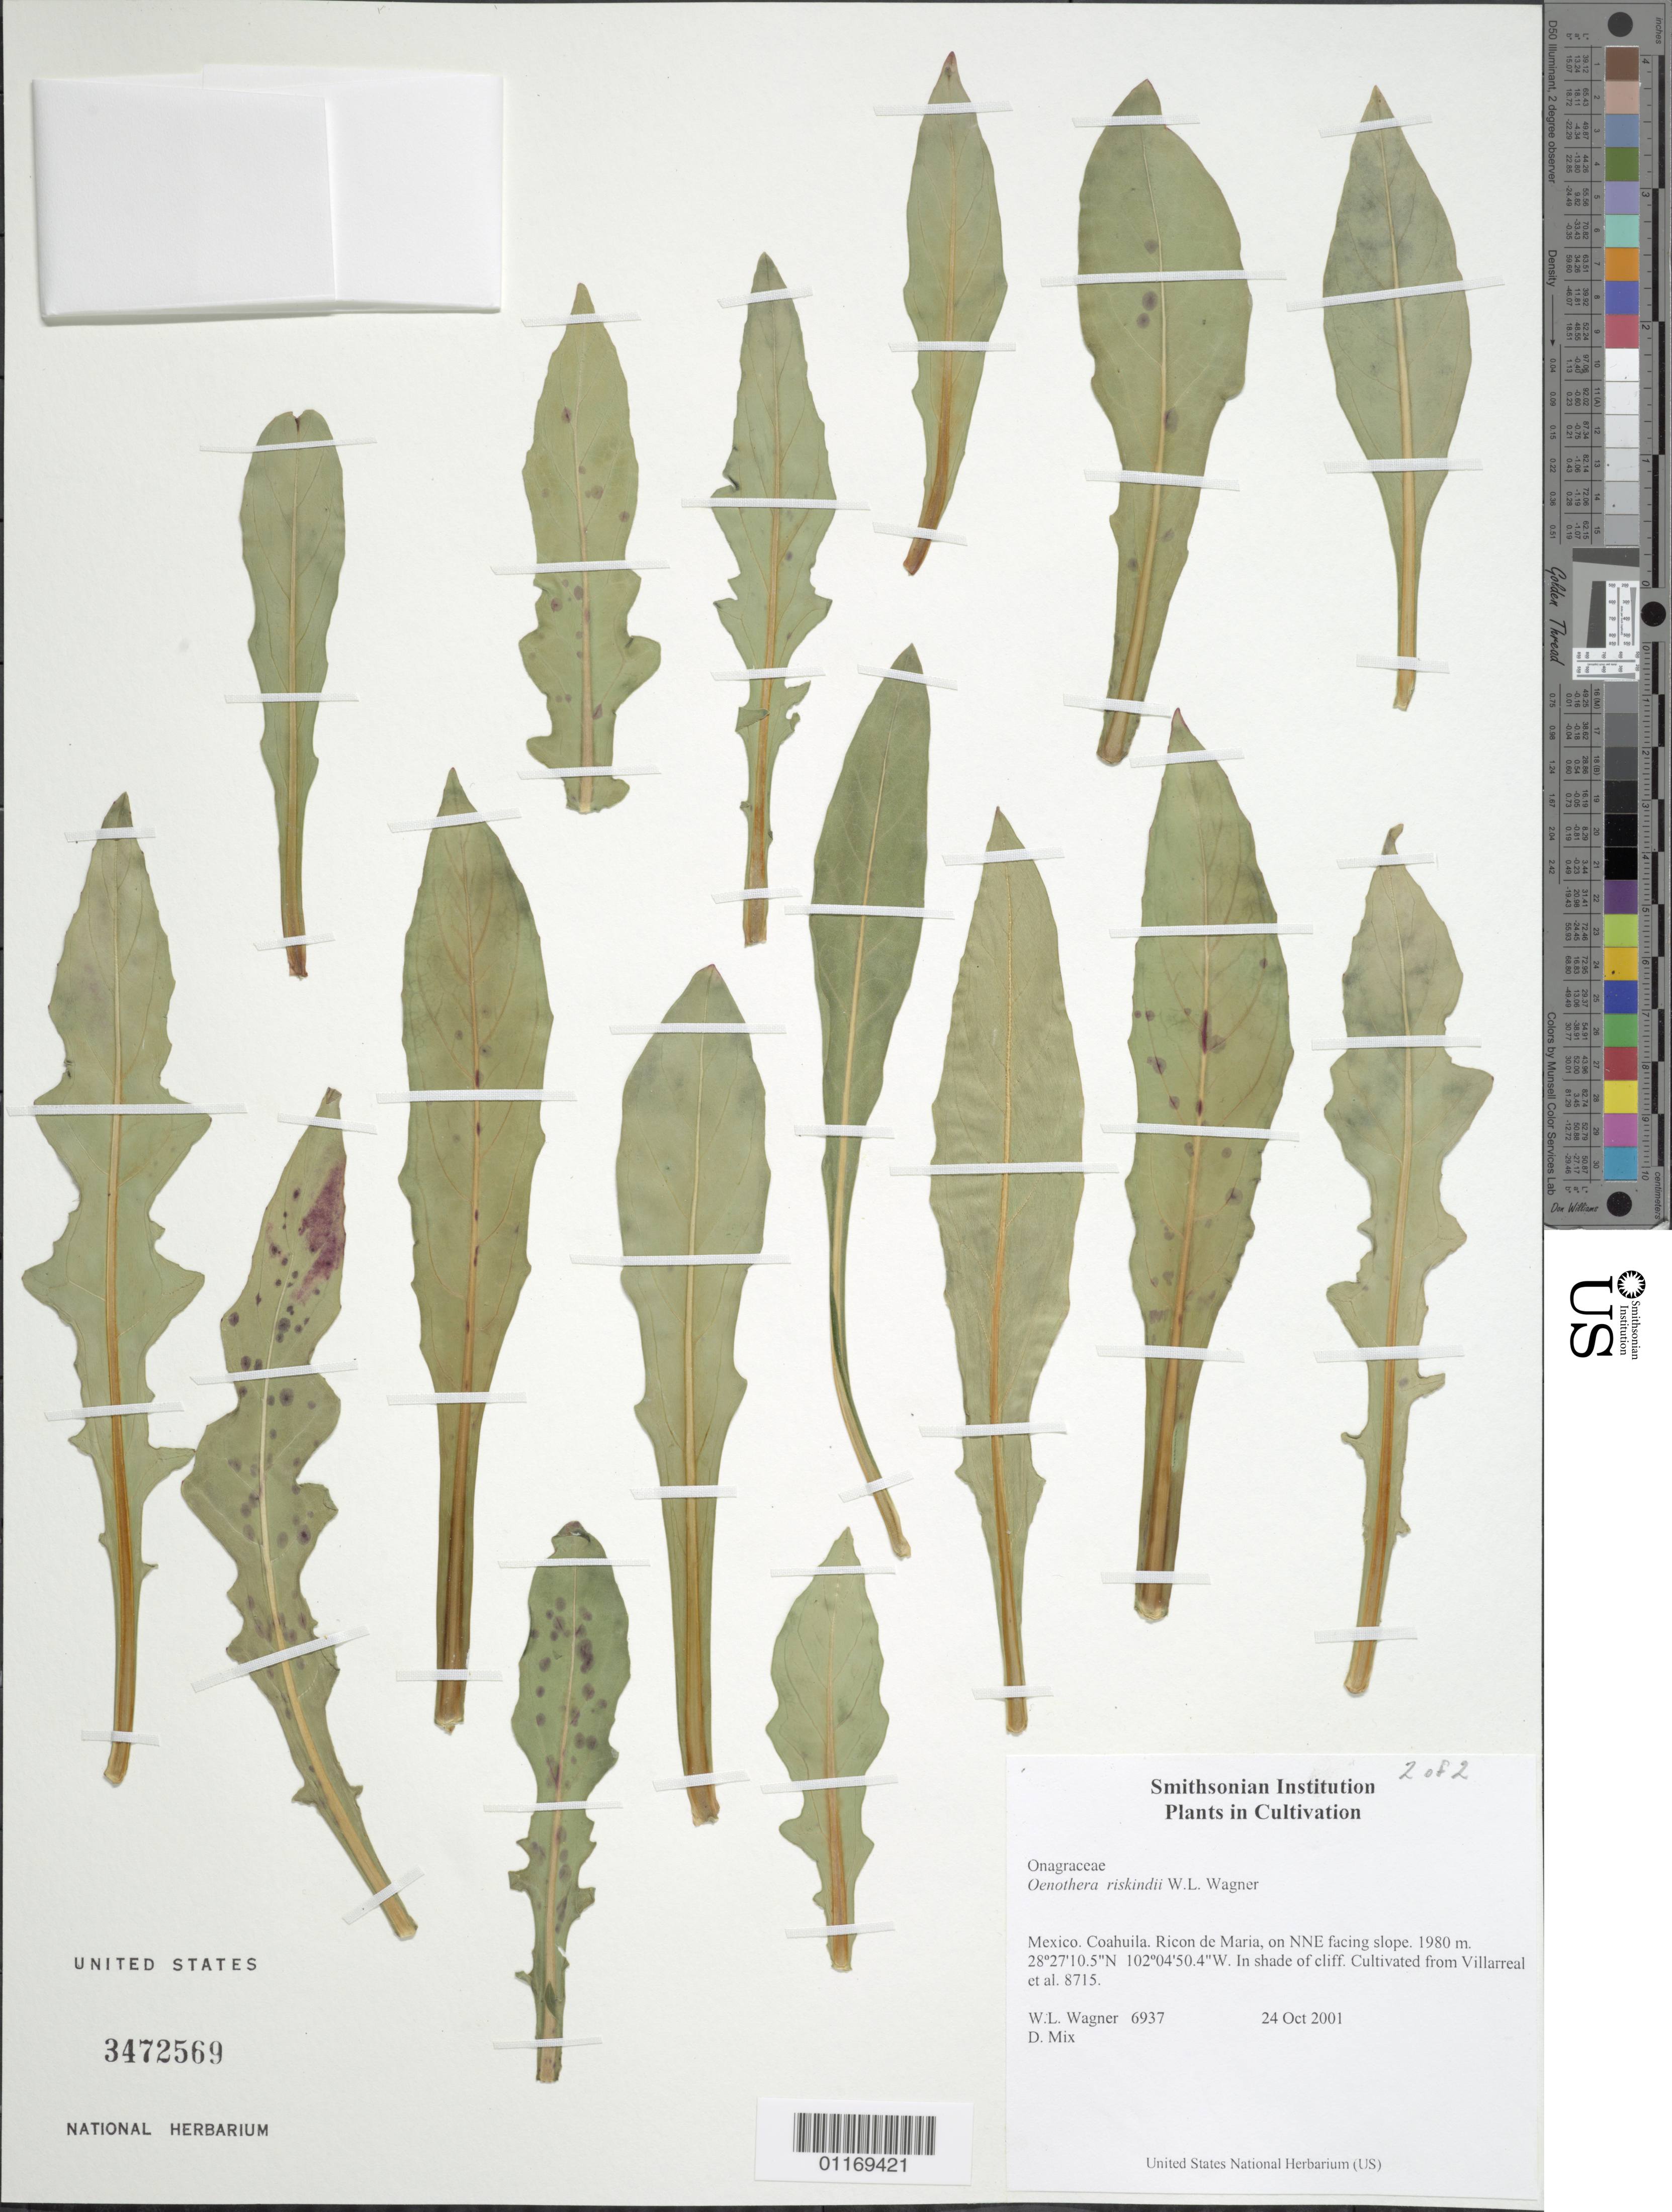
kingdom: Plantae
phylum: Tracheophyta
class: Magnoliopsida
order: Myrtales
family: Onagraceae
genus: Oenothera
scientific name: Oenothera riskindii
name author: W.L. Wagner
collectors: W. L. Wagner & D. Mix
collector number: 6937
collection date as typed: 24 Oct 2001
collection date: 2001-10-24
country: Mexico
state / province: Coahuila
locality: Ricon de Maria, on NNE facing slope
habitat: In shade of cliff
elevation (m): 1980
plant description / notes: K, MO, RSA, US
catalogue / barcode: US 3472569